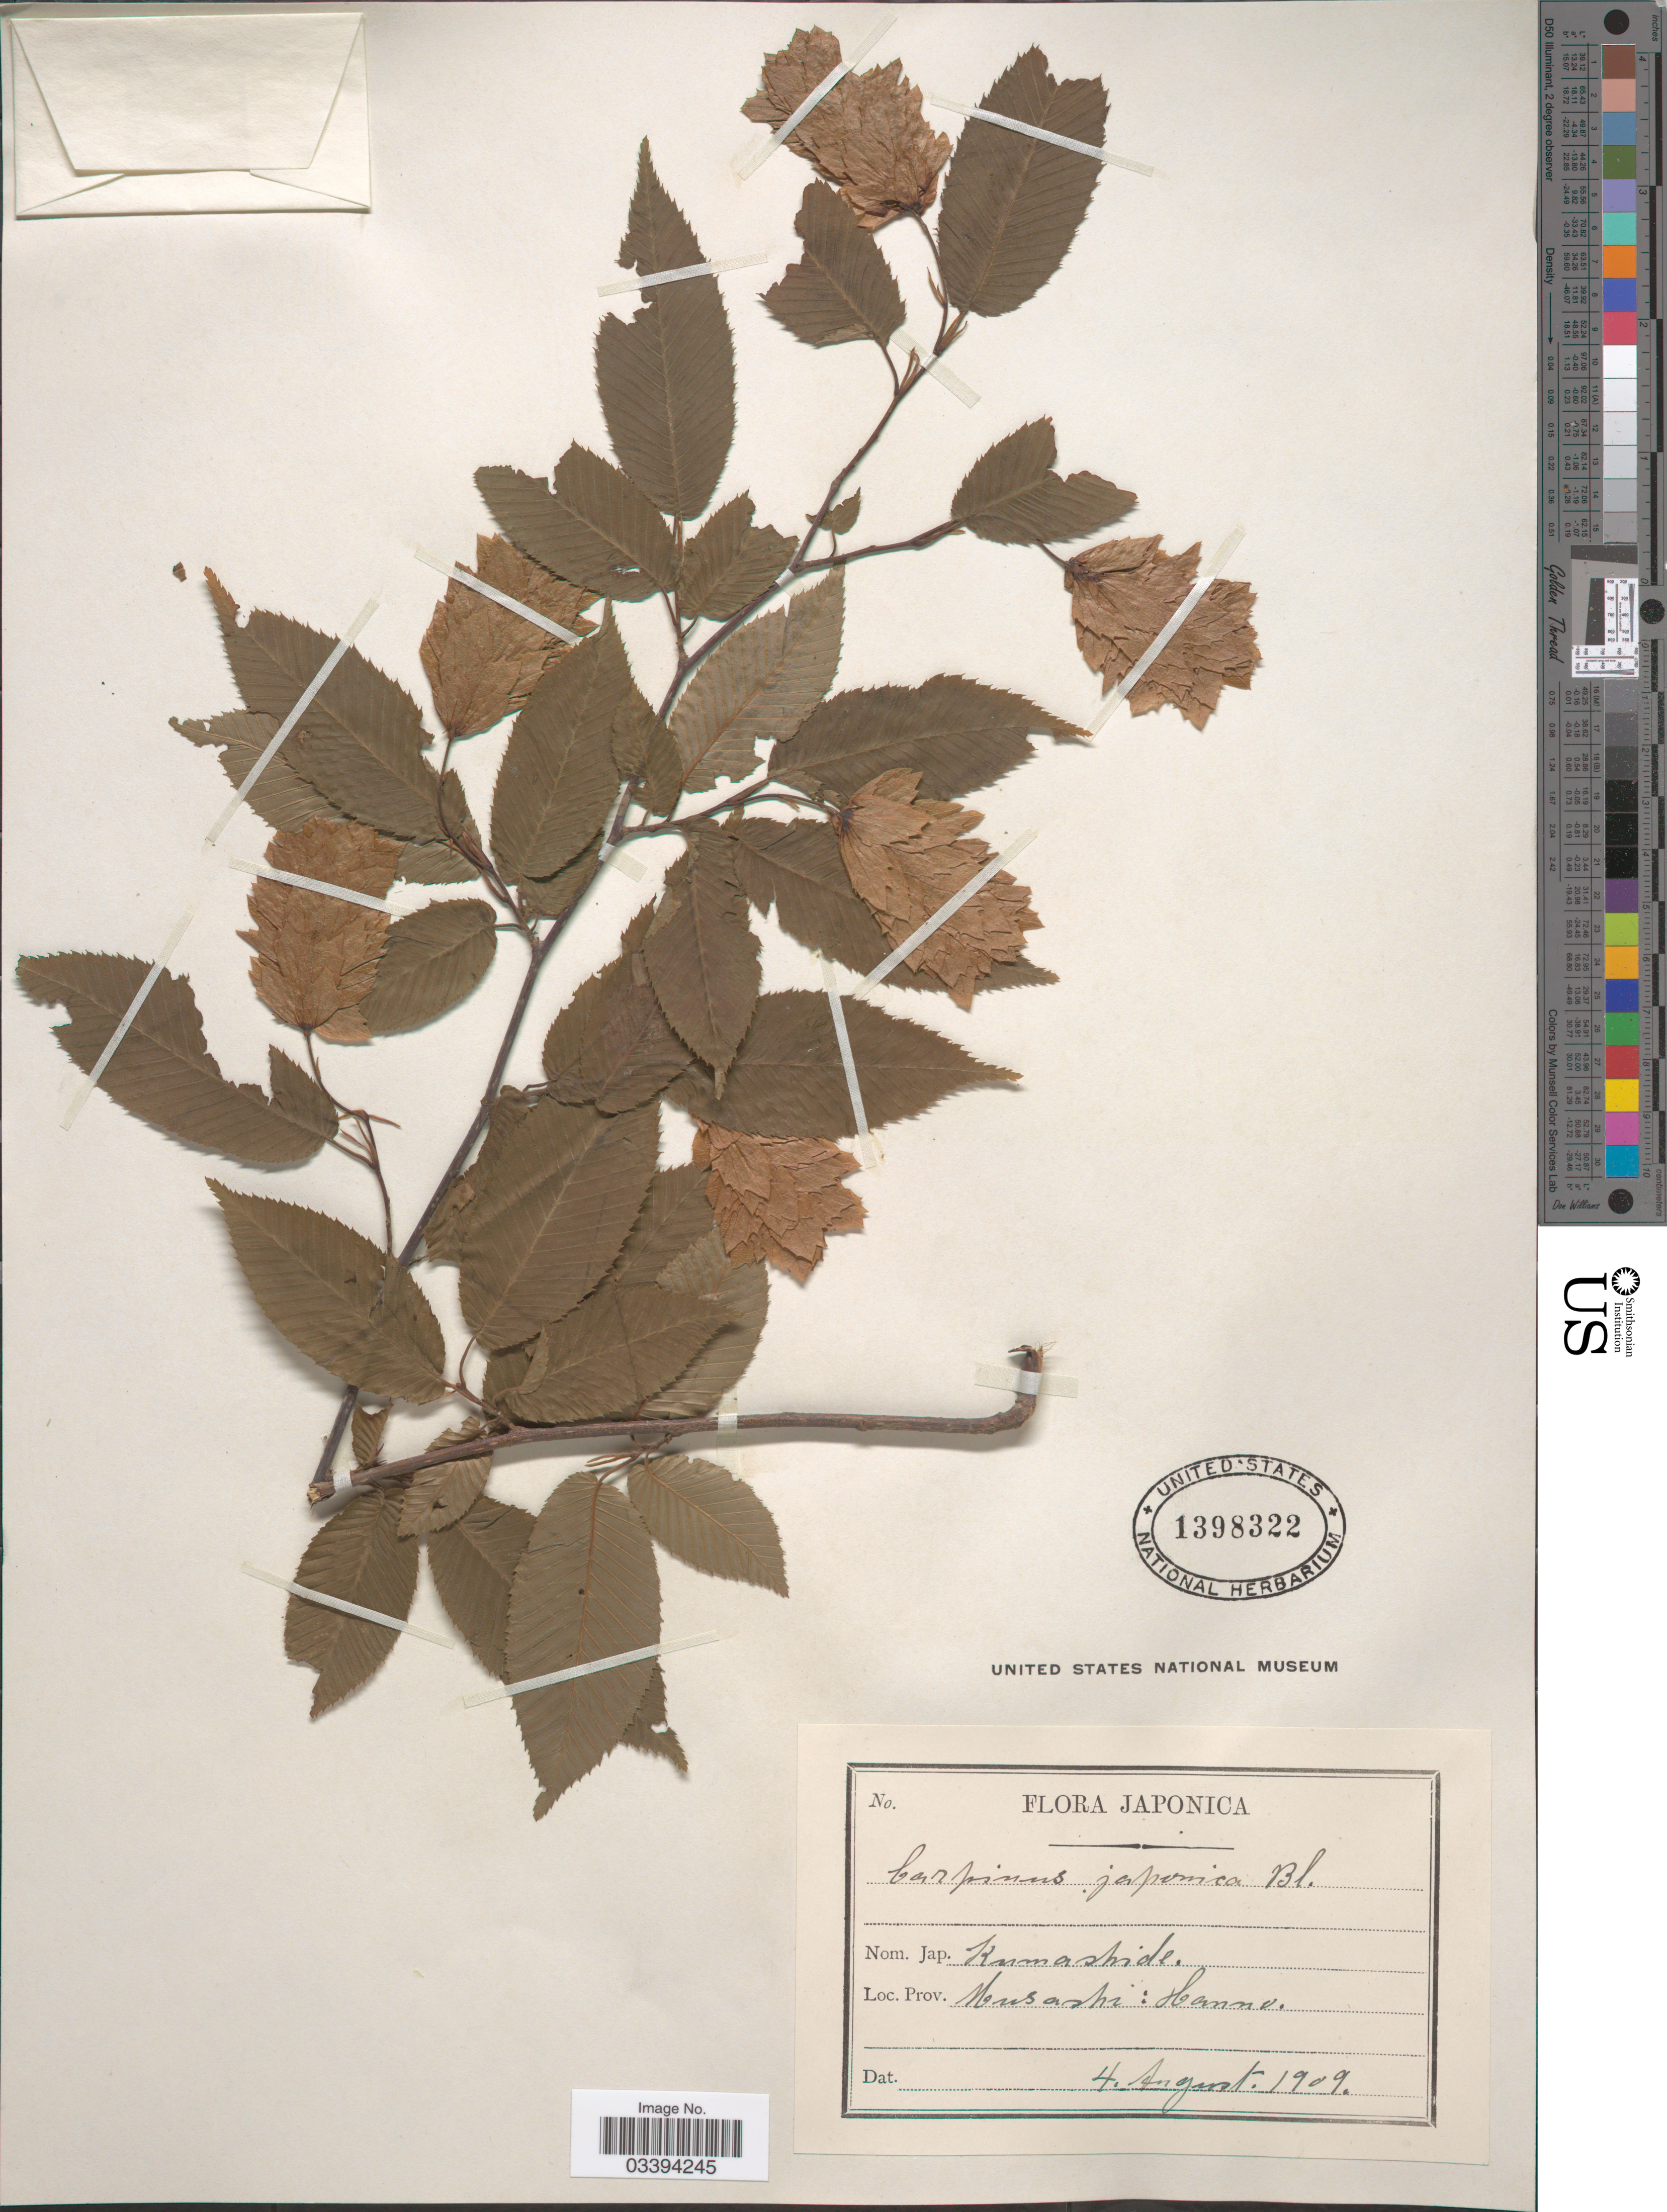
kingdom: Plantae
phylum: Tracheophyta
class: Magnoliopsida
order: Fagales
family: Betulaceae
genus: Carpinus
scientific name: Carpinus japonica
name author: Blume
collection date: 1909-08-04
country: Japan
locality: Musashi: Hanno.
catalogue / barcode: US 1398322